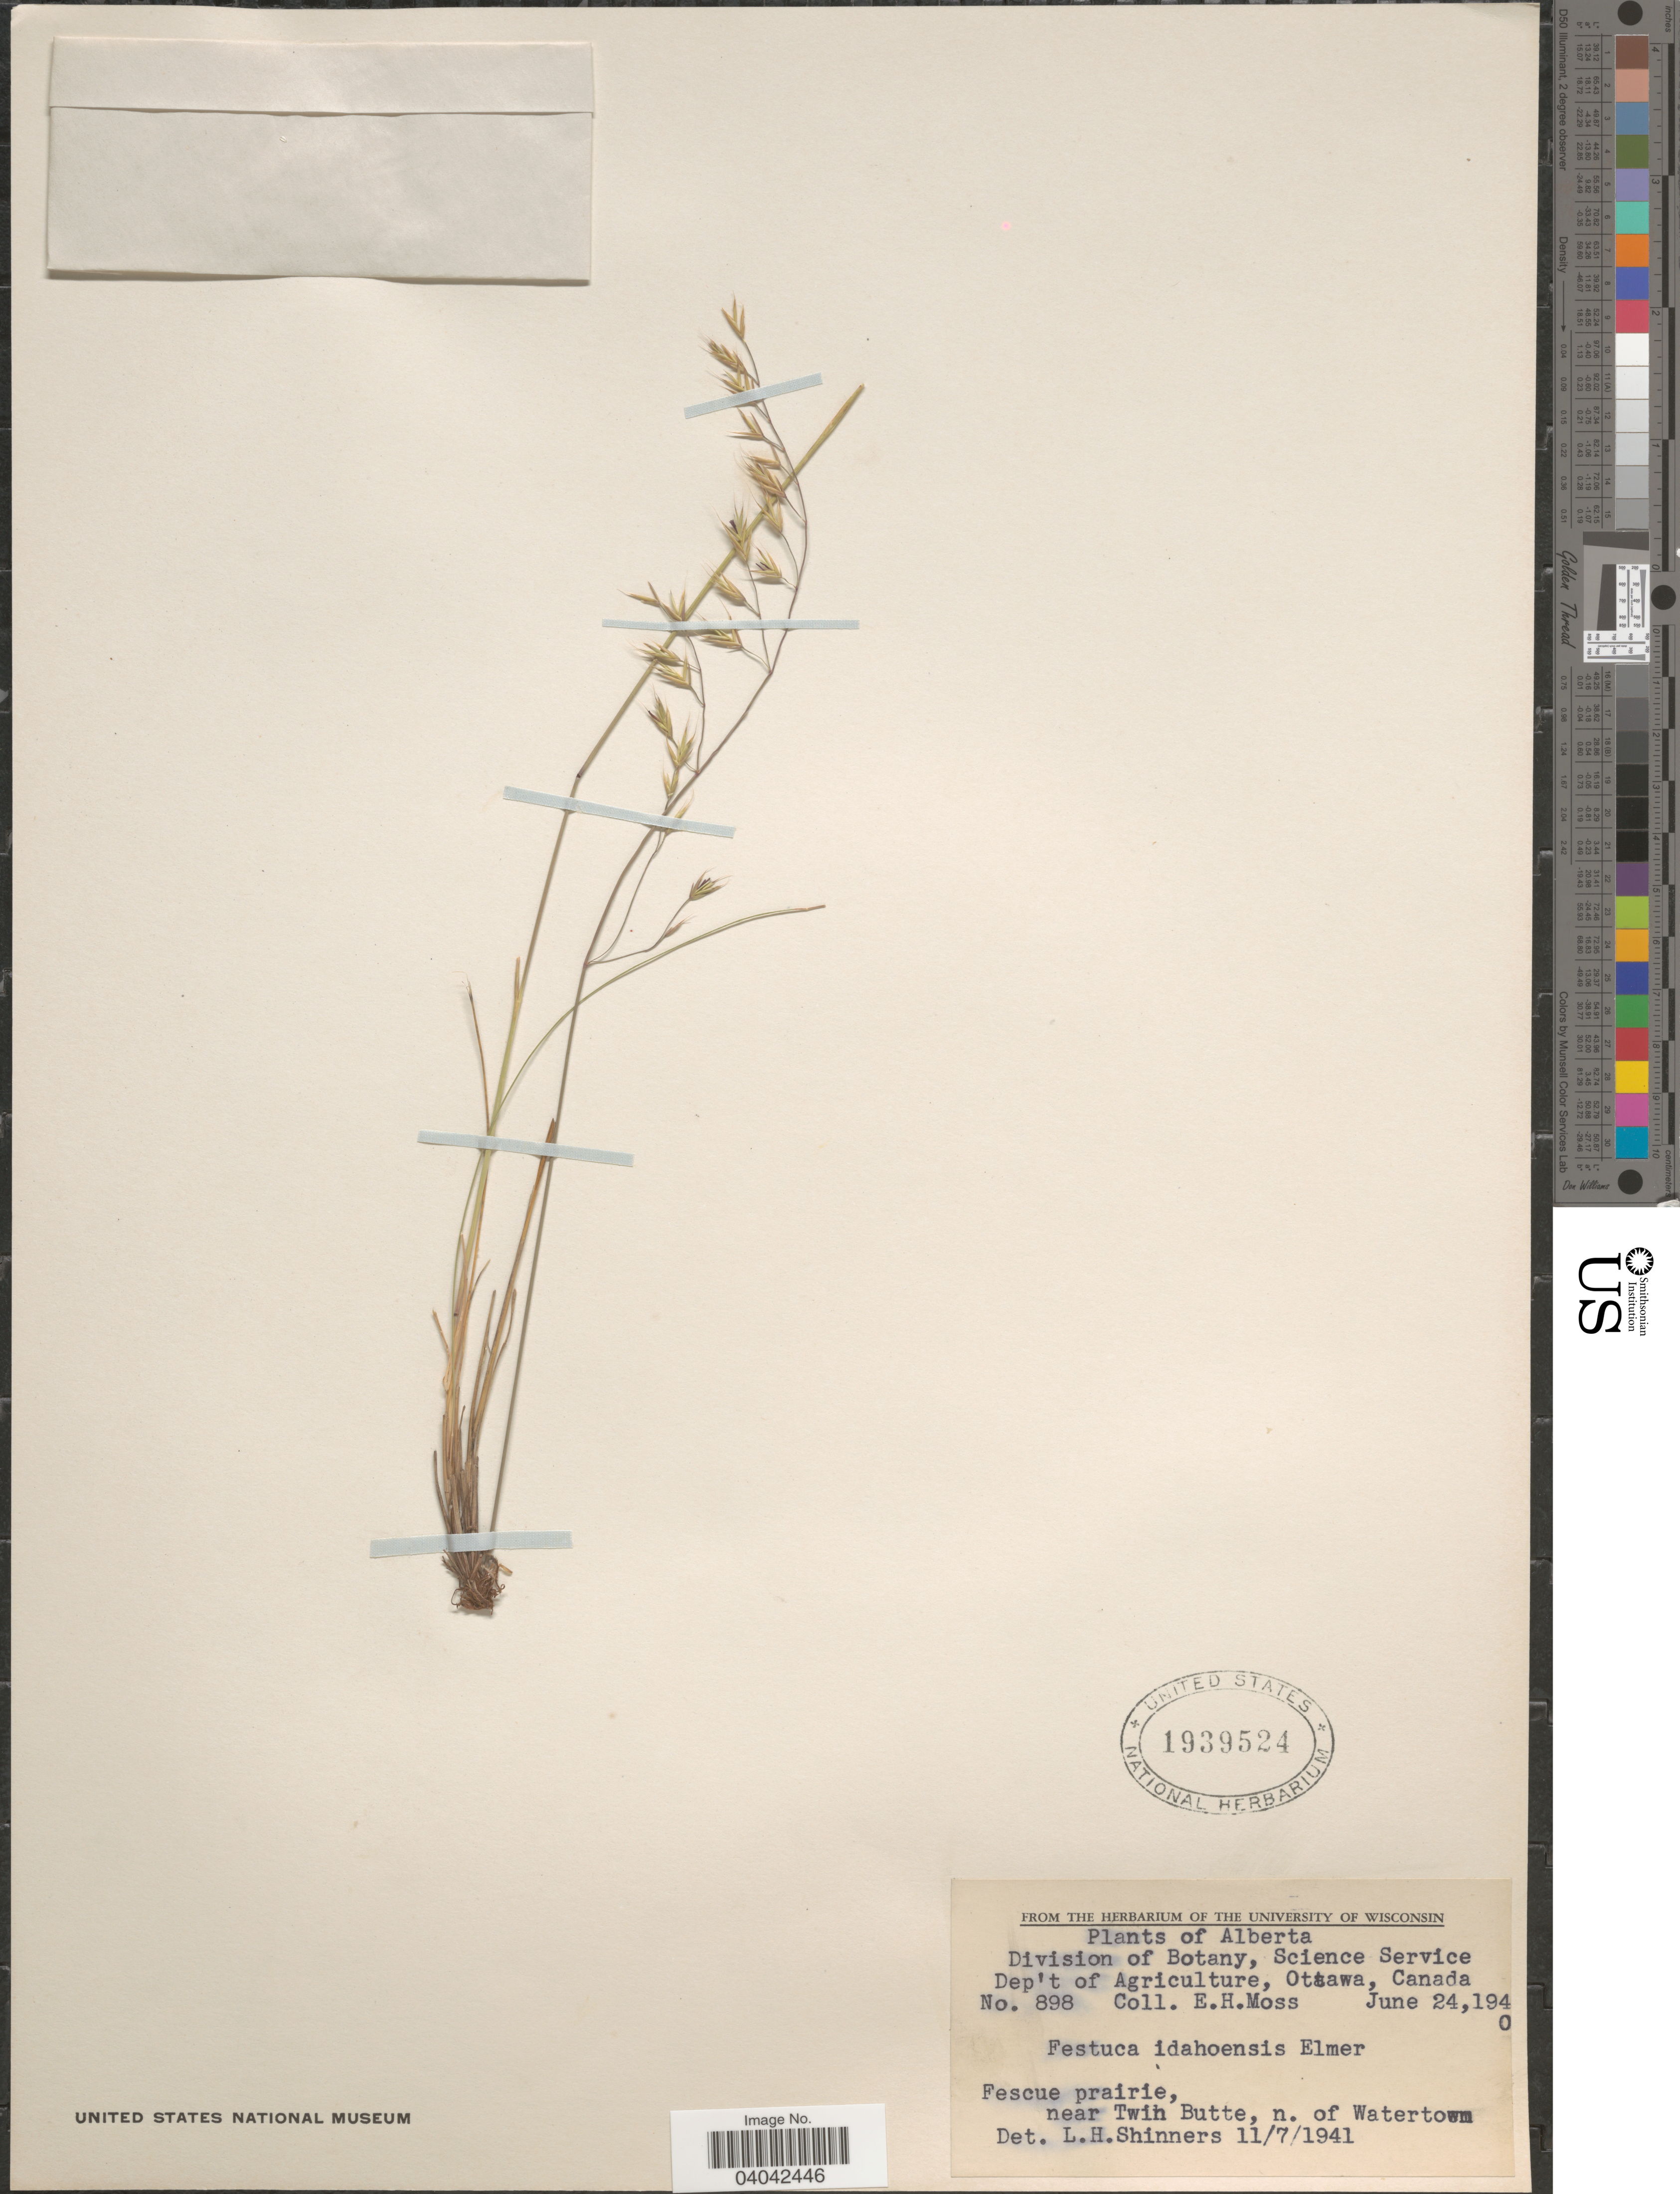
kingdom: Plantae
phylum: Tracheophyta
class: Liliopsida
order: Poales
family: Poaceae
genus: Festuca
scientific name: Festuca idahoensis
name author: Elmer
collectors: E. Moss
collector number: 898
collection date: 1940-06-24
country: Canada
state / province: Alberta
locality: Fescue prairie, near Twin Butte, n. of Watertown.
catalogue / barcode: US 1939524